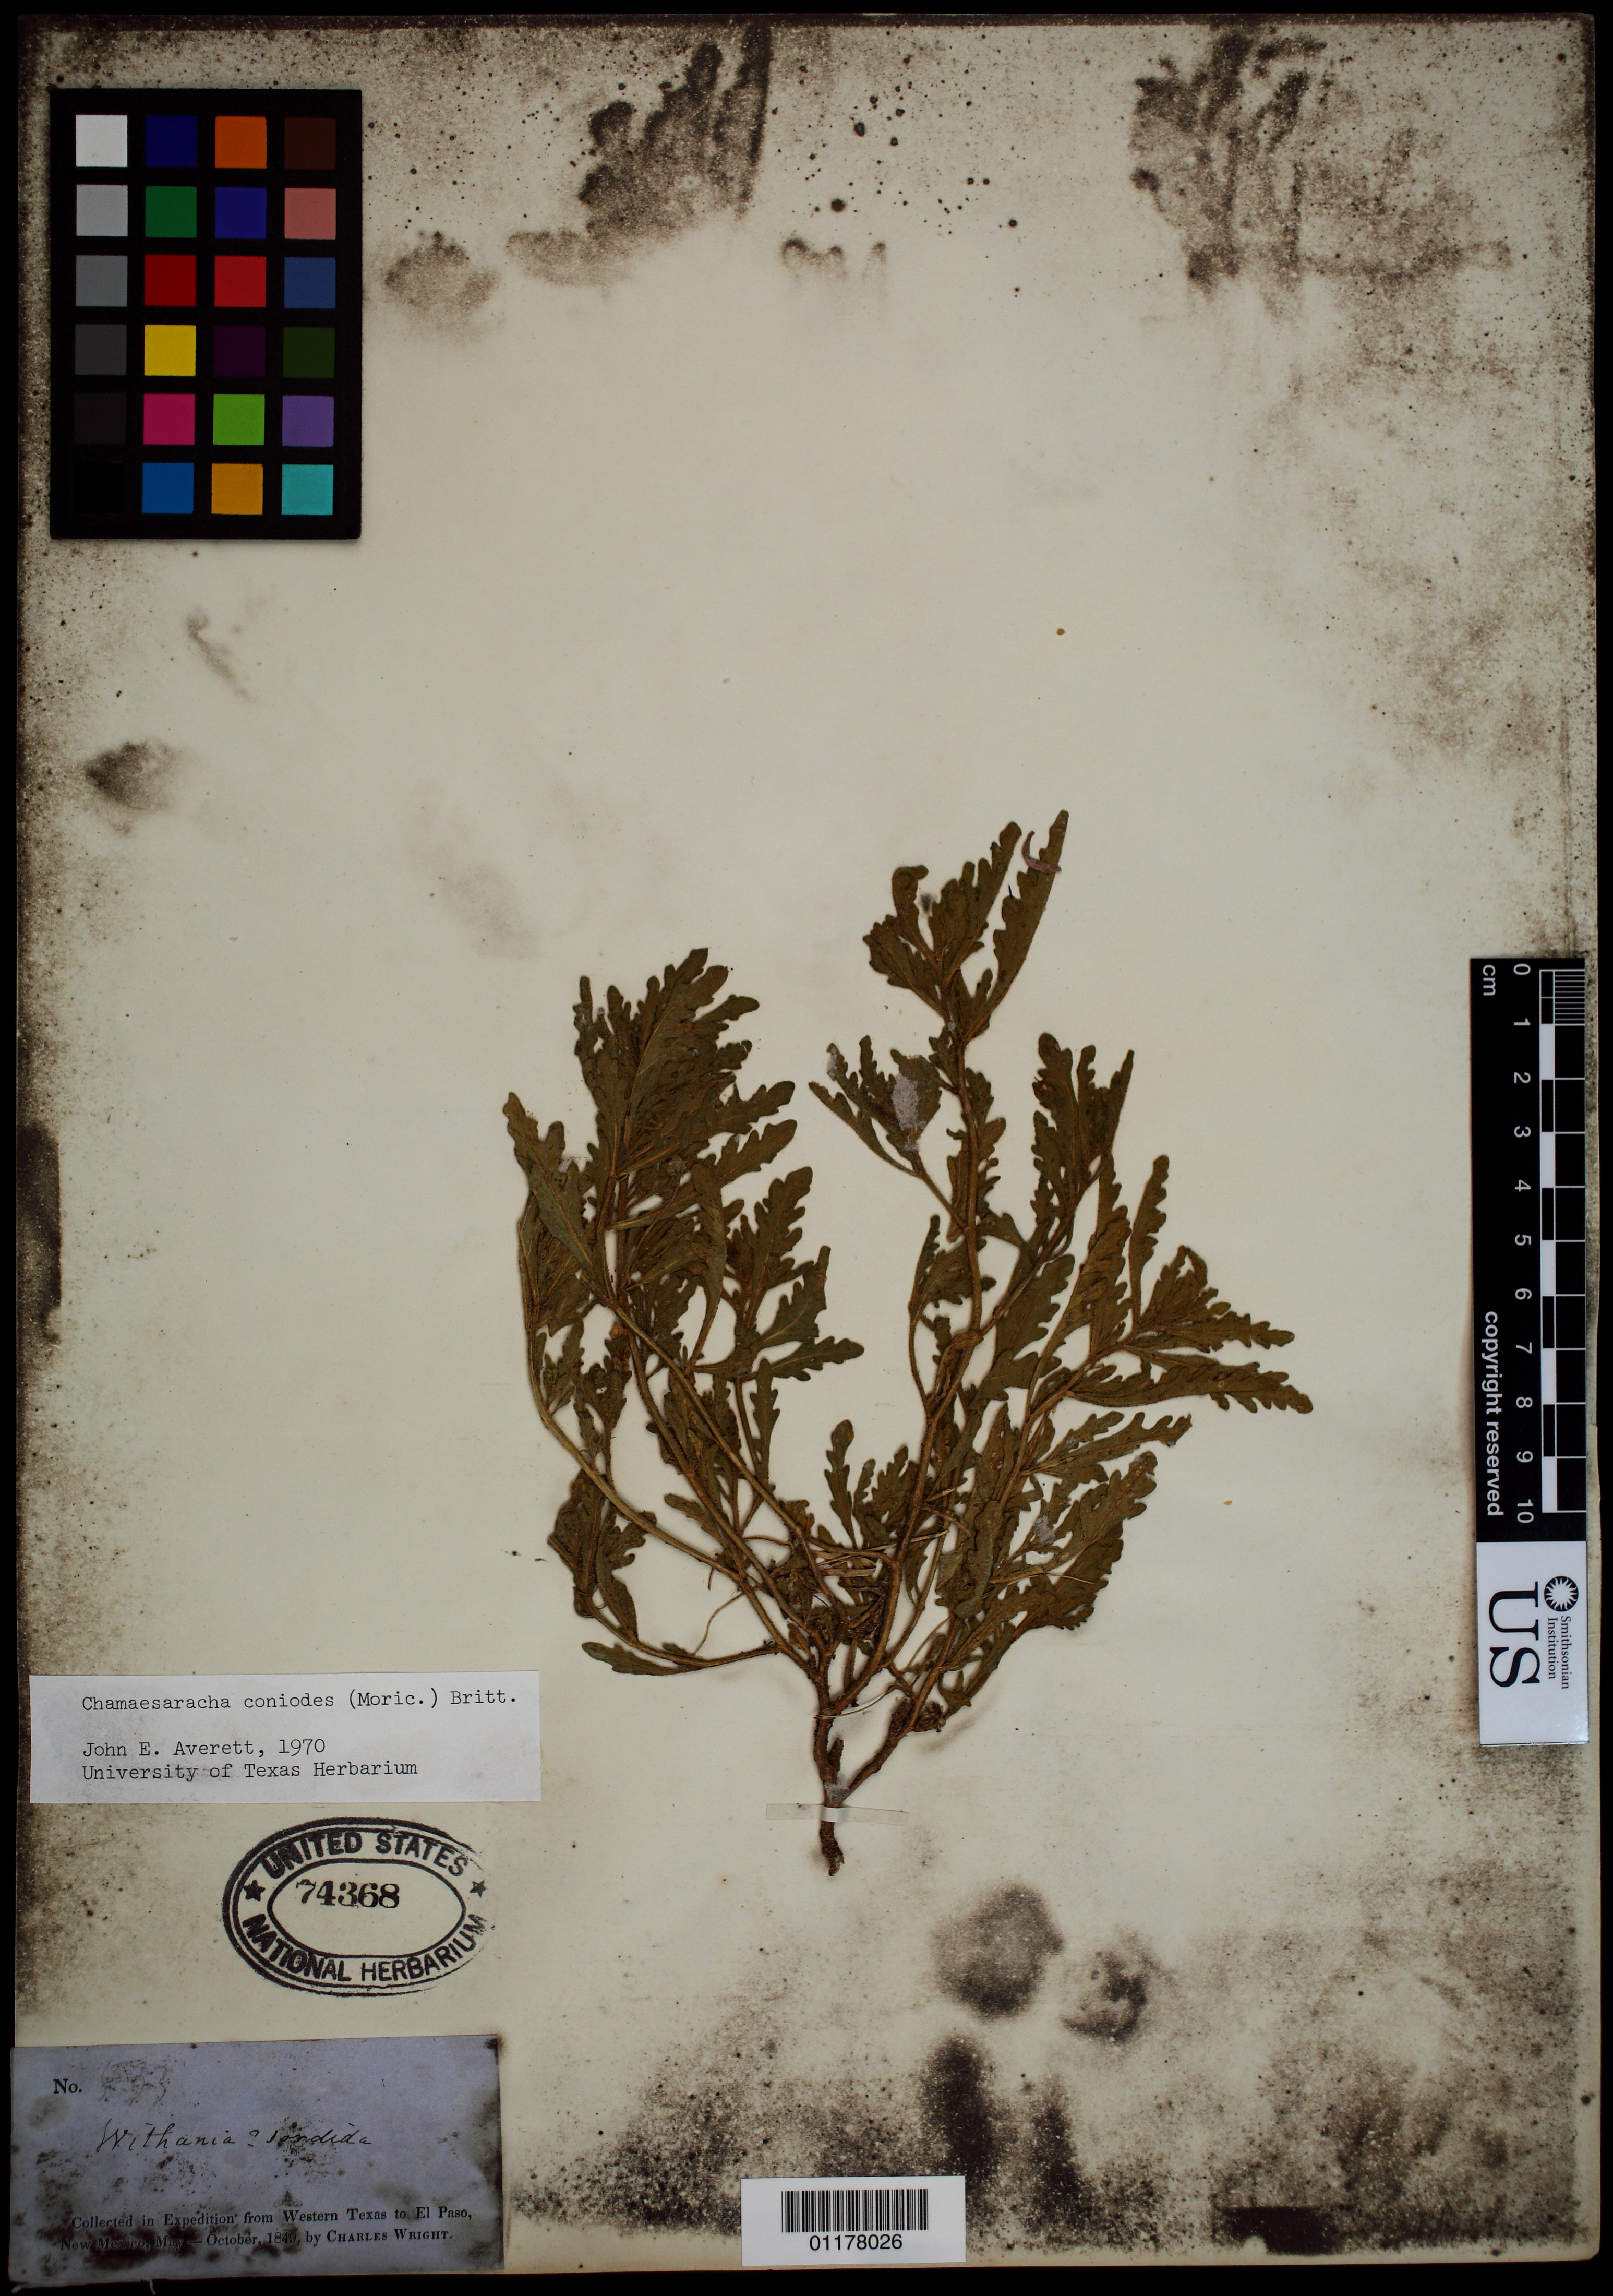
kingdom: Plantae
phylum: Tracheophyta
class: Magnoliopsida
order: Solanales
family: Solanaceae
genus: Chamaesaracha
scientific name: Chamaesaracha coniodes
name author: (Moric. ex Dunal) Britton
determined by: Averett, J. E., (GAS)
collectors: C. Wright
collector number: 533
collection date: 1849-05/1849-10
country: United States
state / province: New Mexico / Texas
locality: from Western Texas to El Paso, New Mexico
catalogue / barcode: US 74368